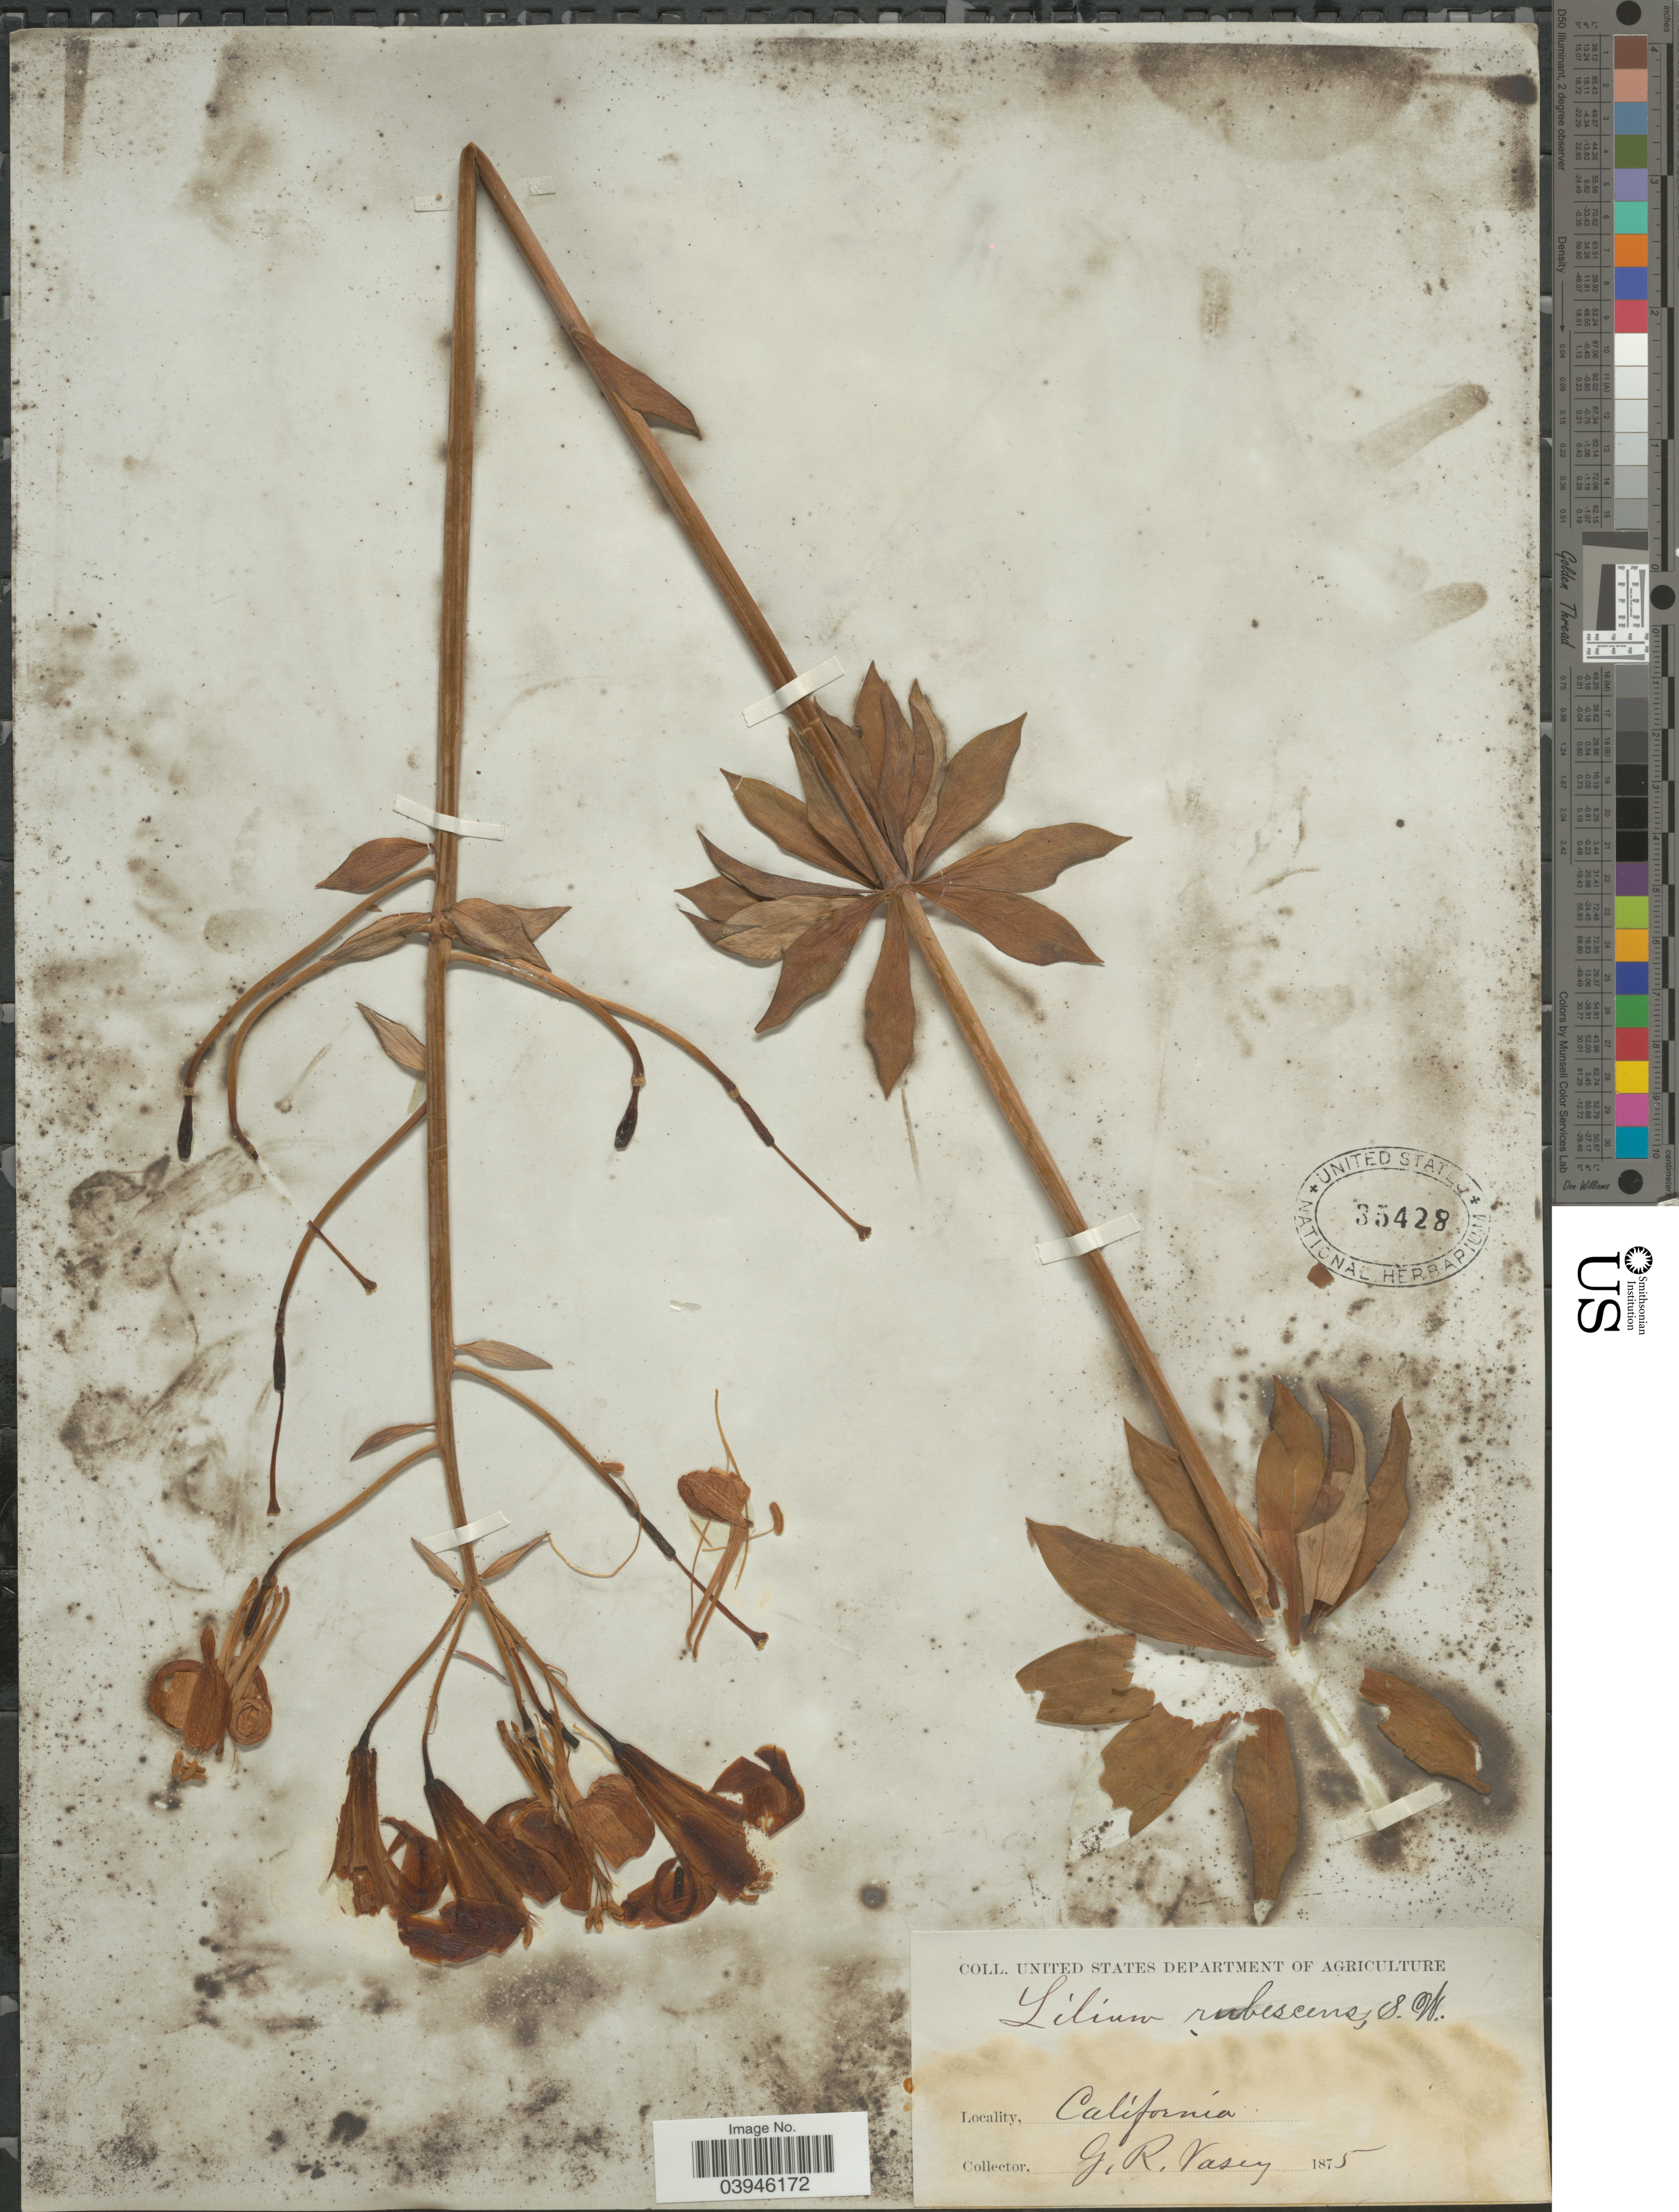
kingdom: Plantae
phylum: Tracheophyta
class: Liliopsida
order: Liliales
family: Liliaceae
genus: Lilium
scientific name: Lilium rubescens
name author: S. Watson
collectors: G. R. Vasey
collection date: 1875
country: United States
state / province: California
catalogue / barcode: US 35428